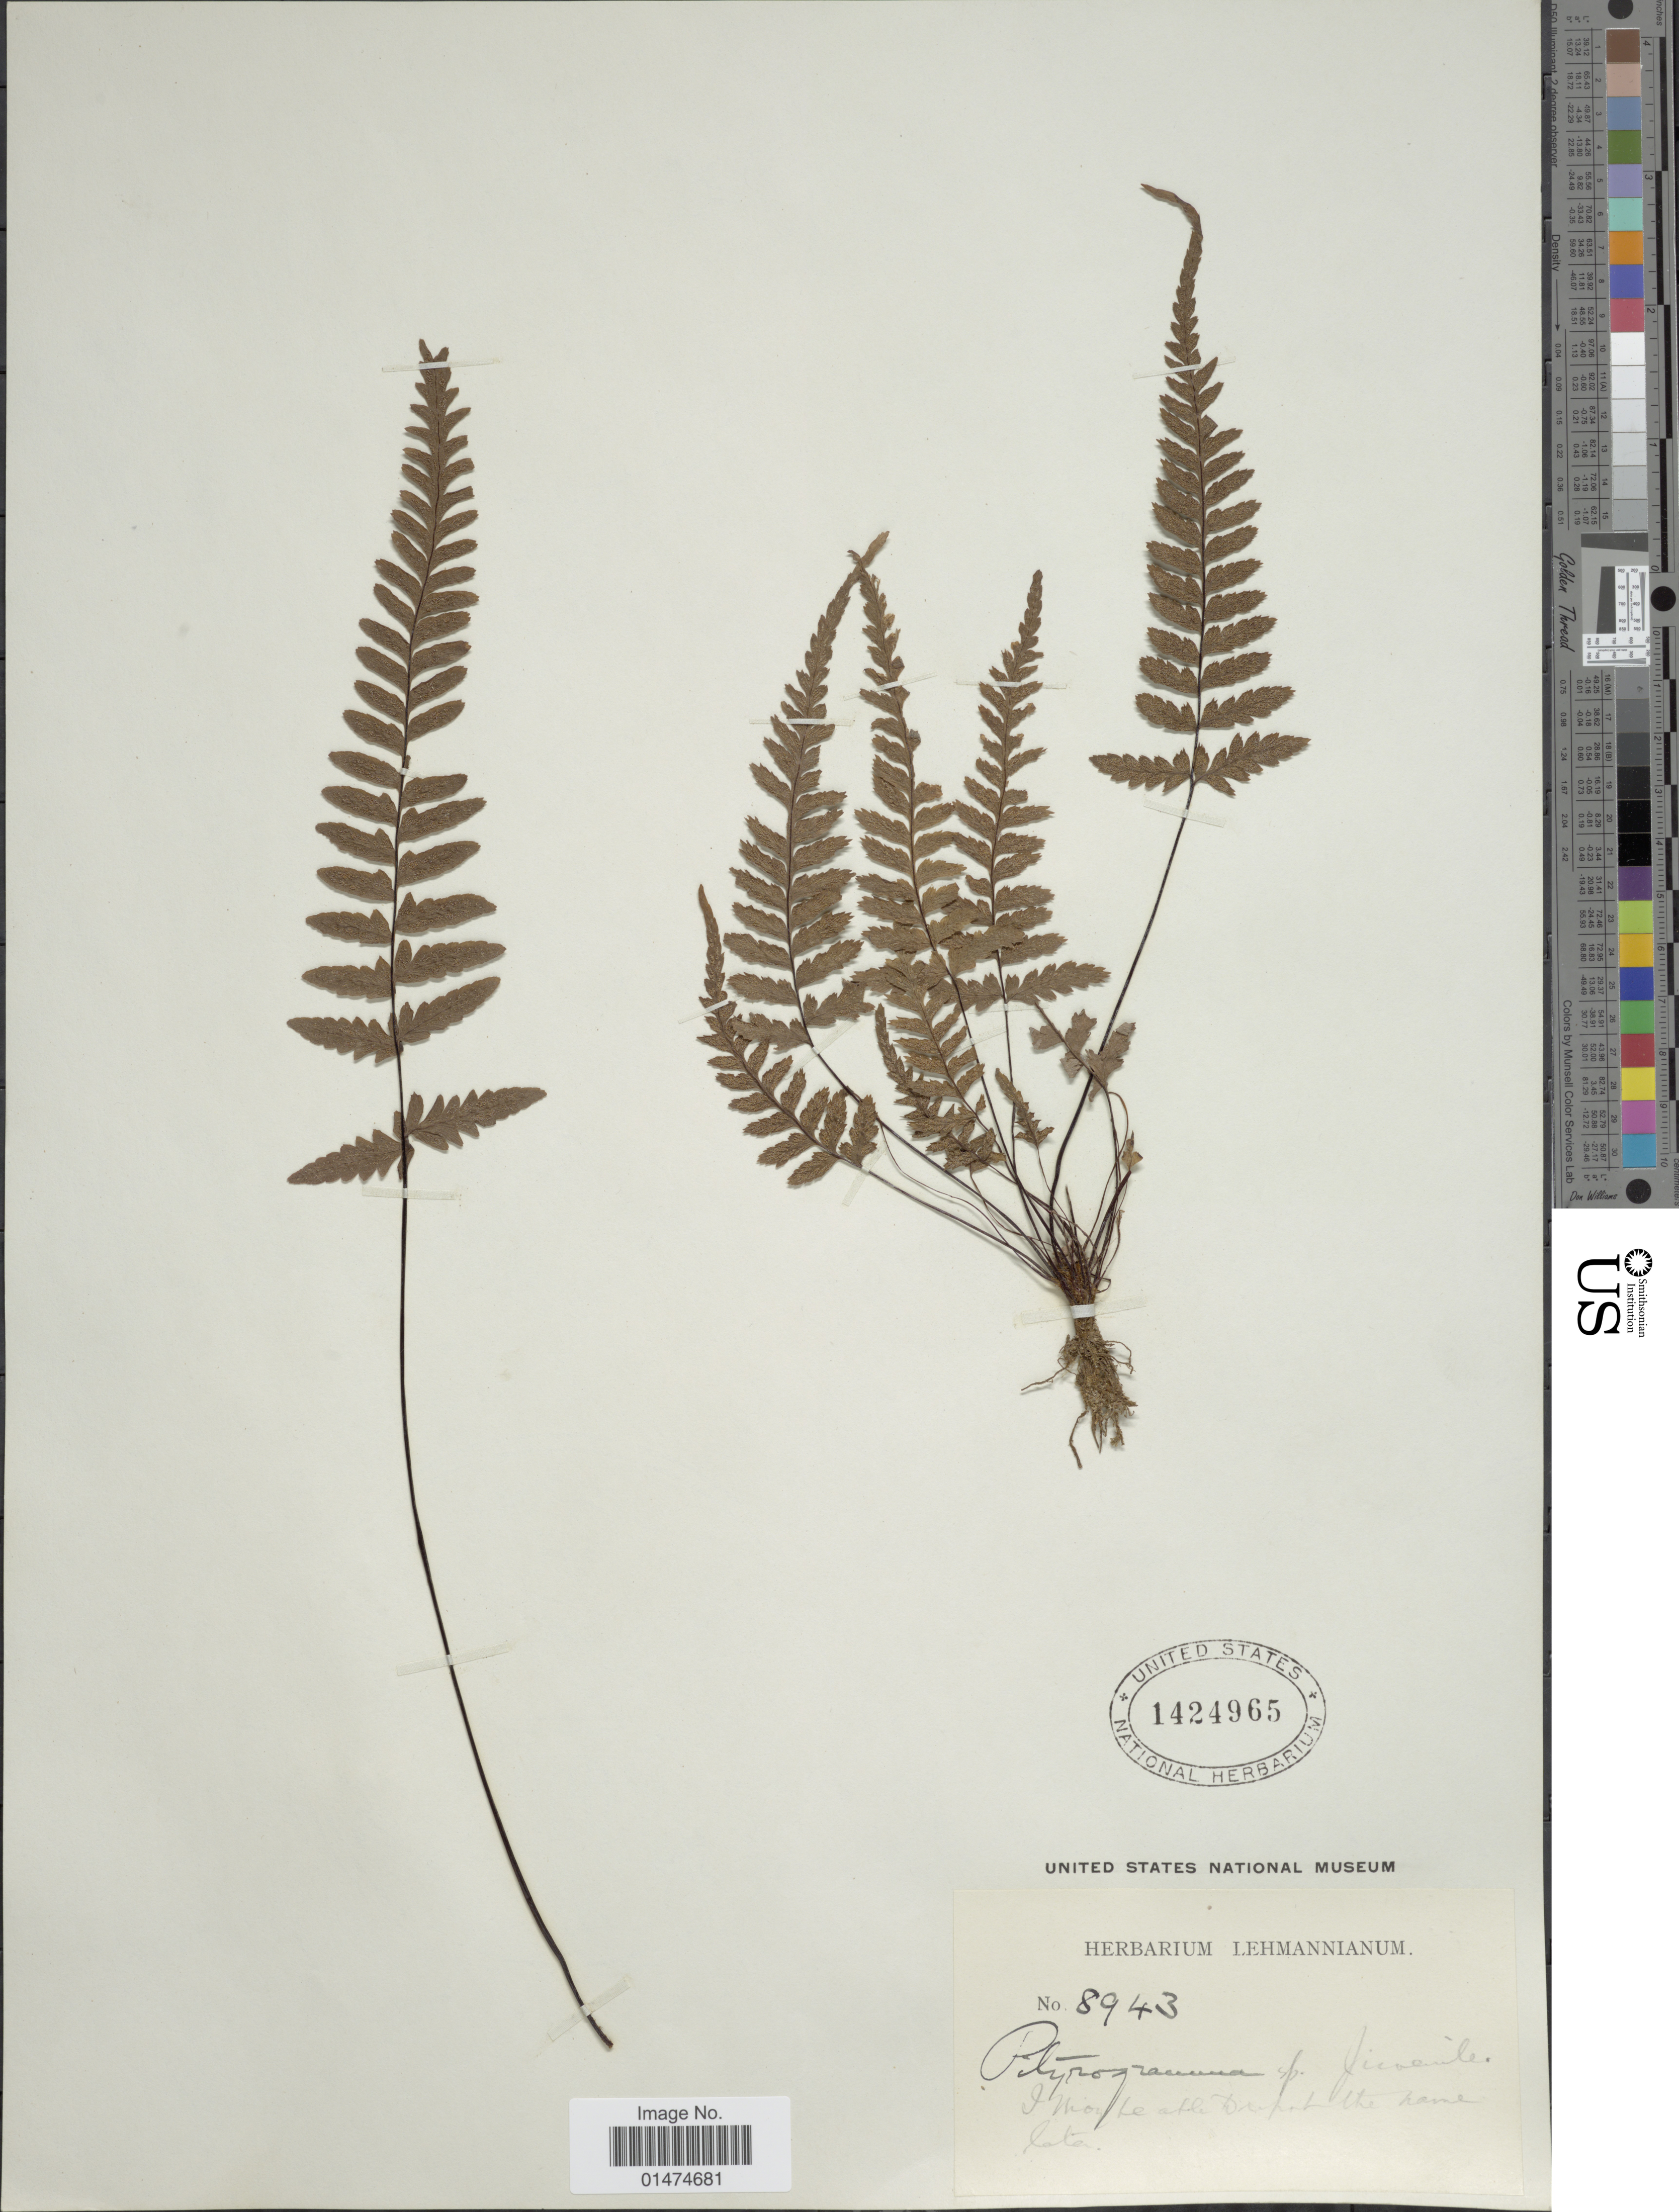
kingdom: Plantae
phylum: Tracheophyta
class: Polypodiopsida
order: Polypodiales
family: Pteridaceae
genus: Pityrogramma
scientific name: Pityrogramma calomelanos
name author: (L.) Link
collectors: ex herb. Lehmannianum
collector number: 8943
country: United States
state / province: Pennsylvania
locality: Elk Mountain, Carbondale, PA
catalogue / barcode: US 1424965